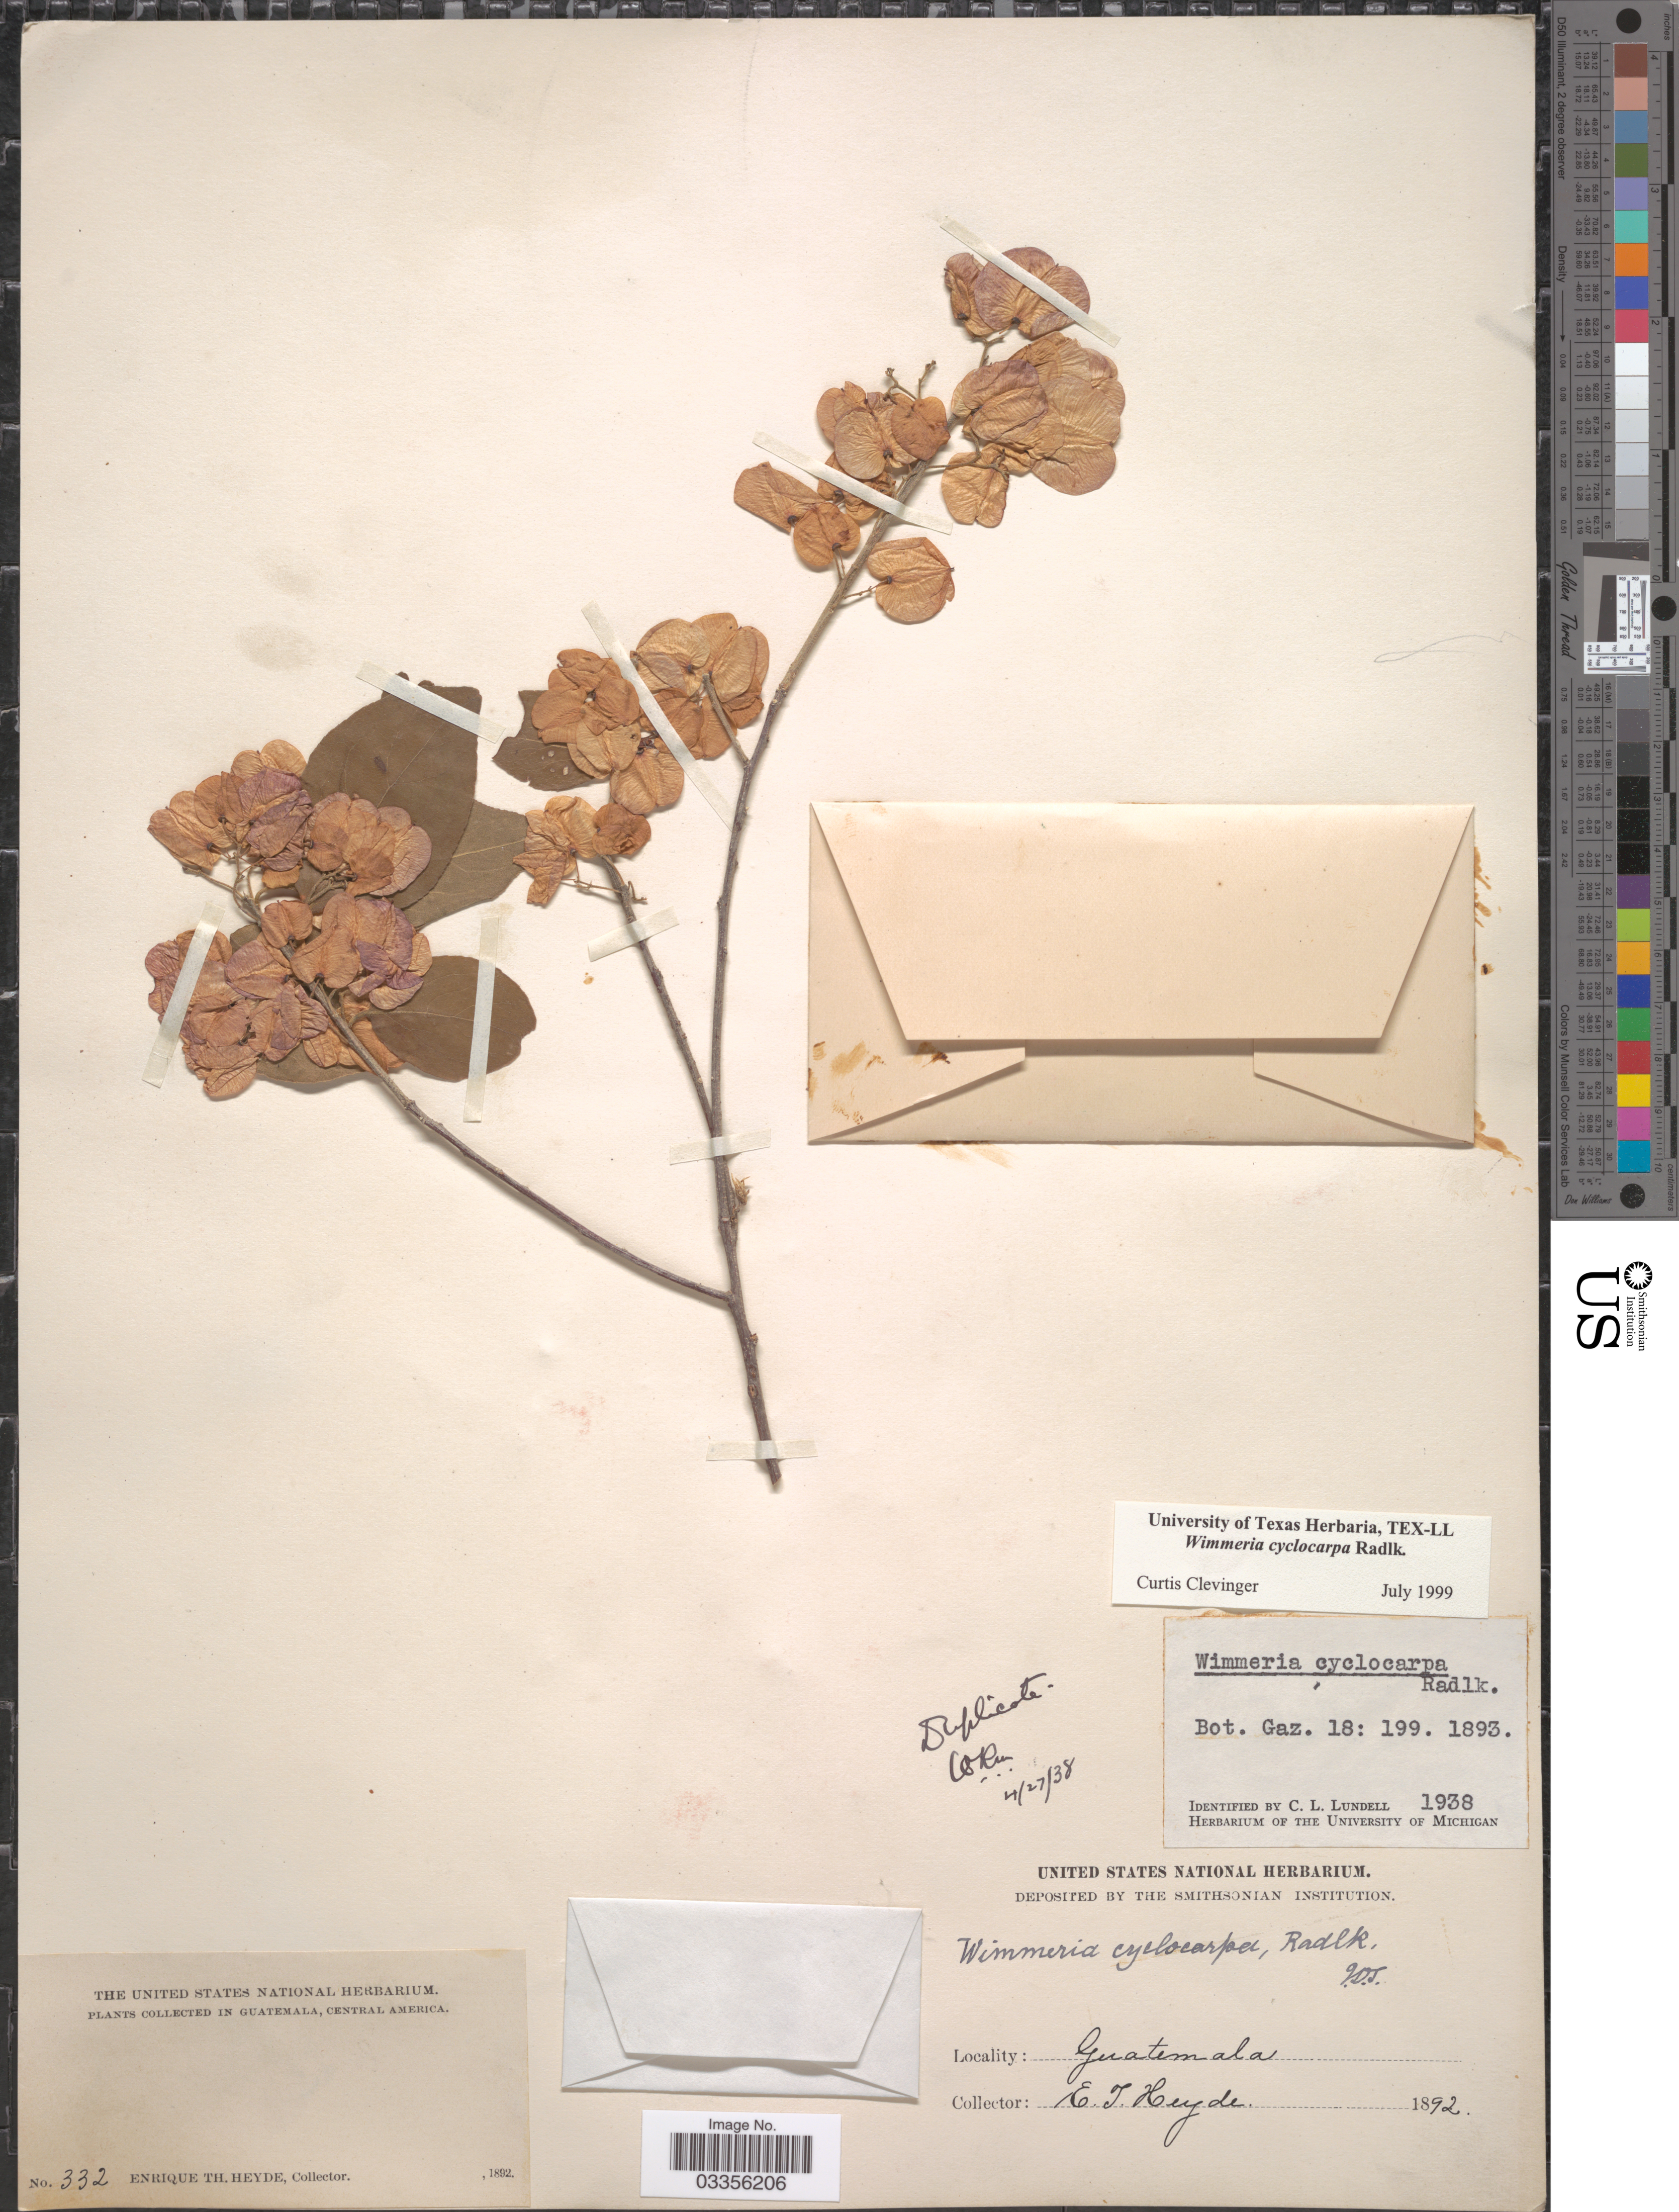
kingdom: Plantae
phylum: Tracheophyta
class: Magnoliopsida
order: Celastrales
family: Celastraceae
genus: Wimmeria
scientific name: Wimmeria cyclocarpa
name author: Radlk.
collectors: E. T. Heyde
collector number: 332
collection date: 1892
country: Guatemala